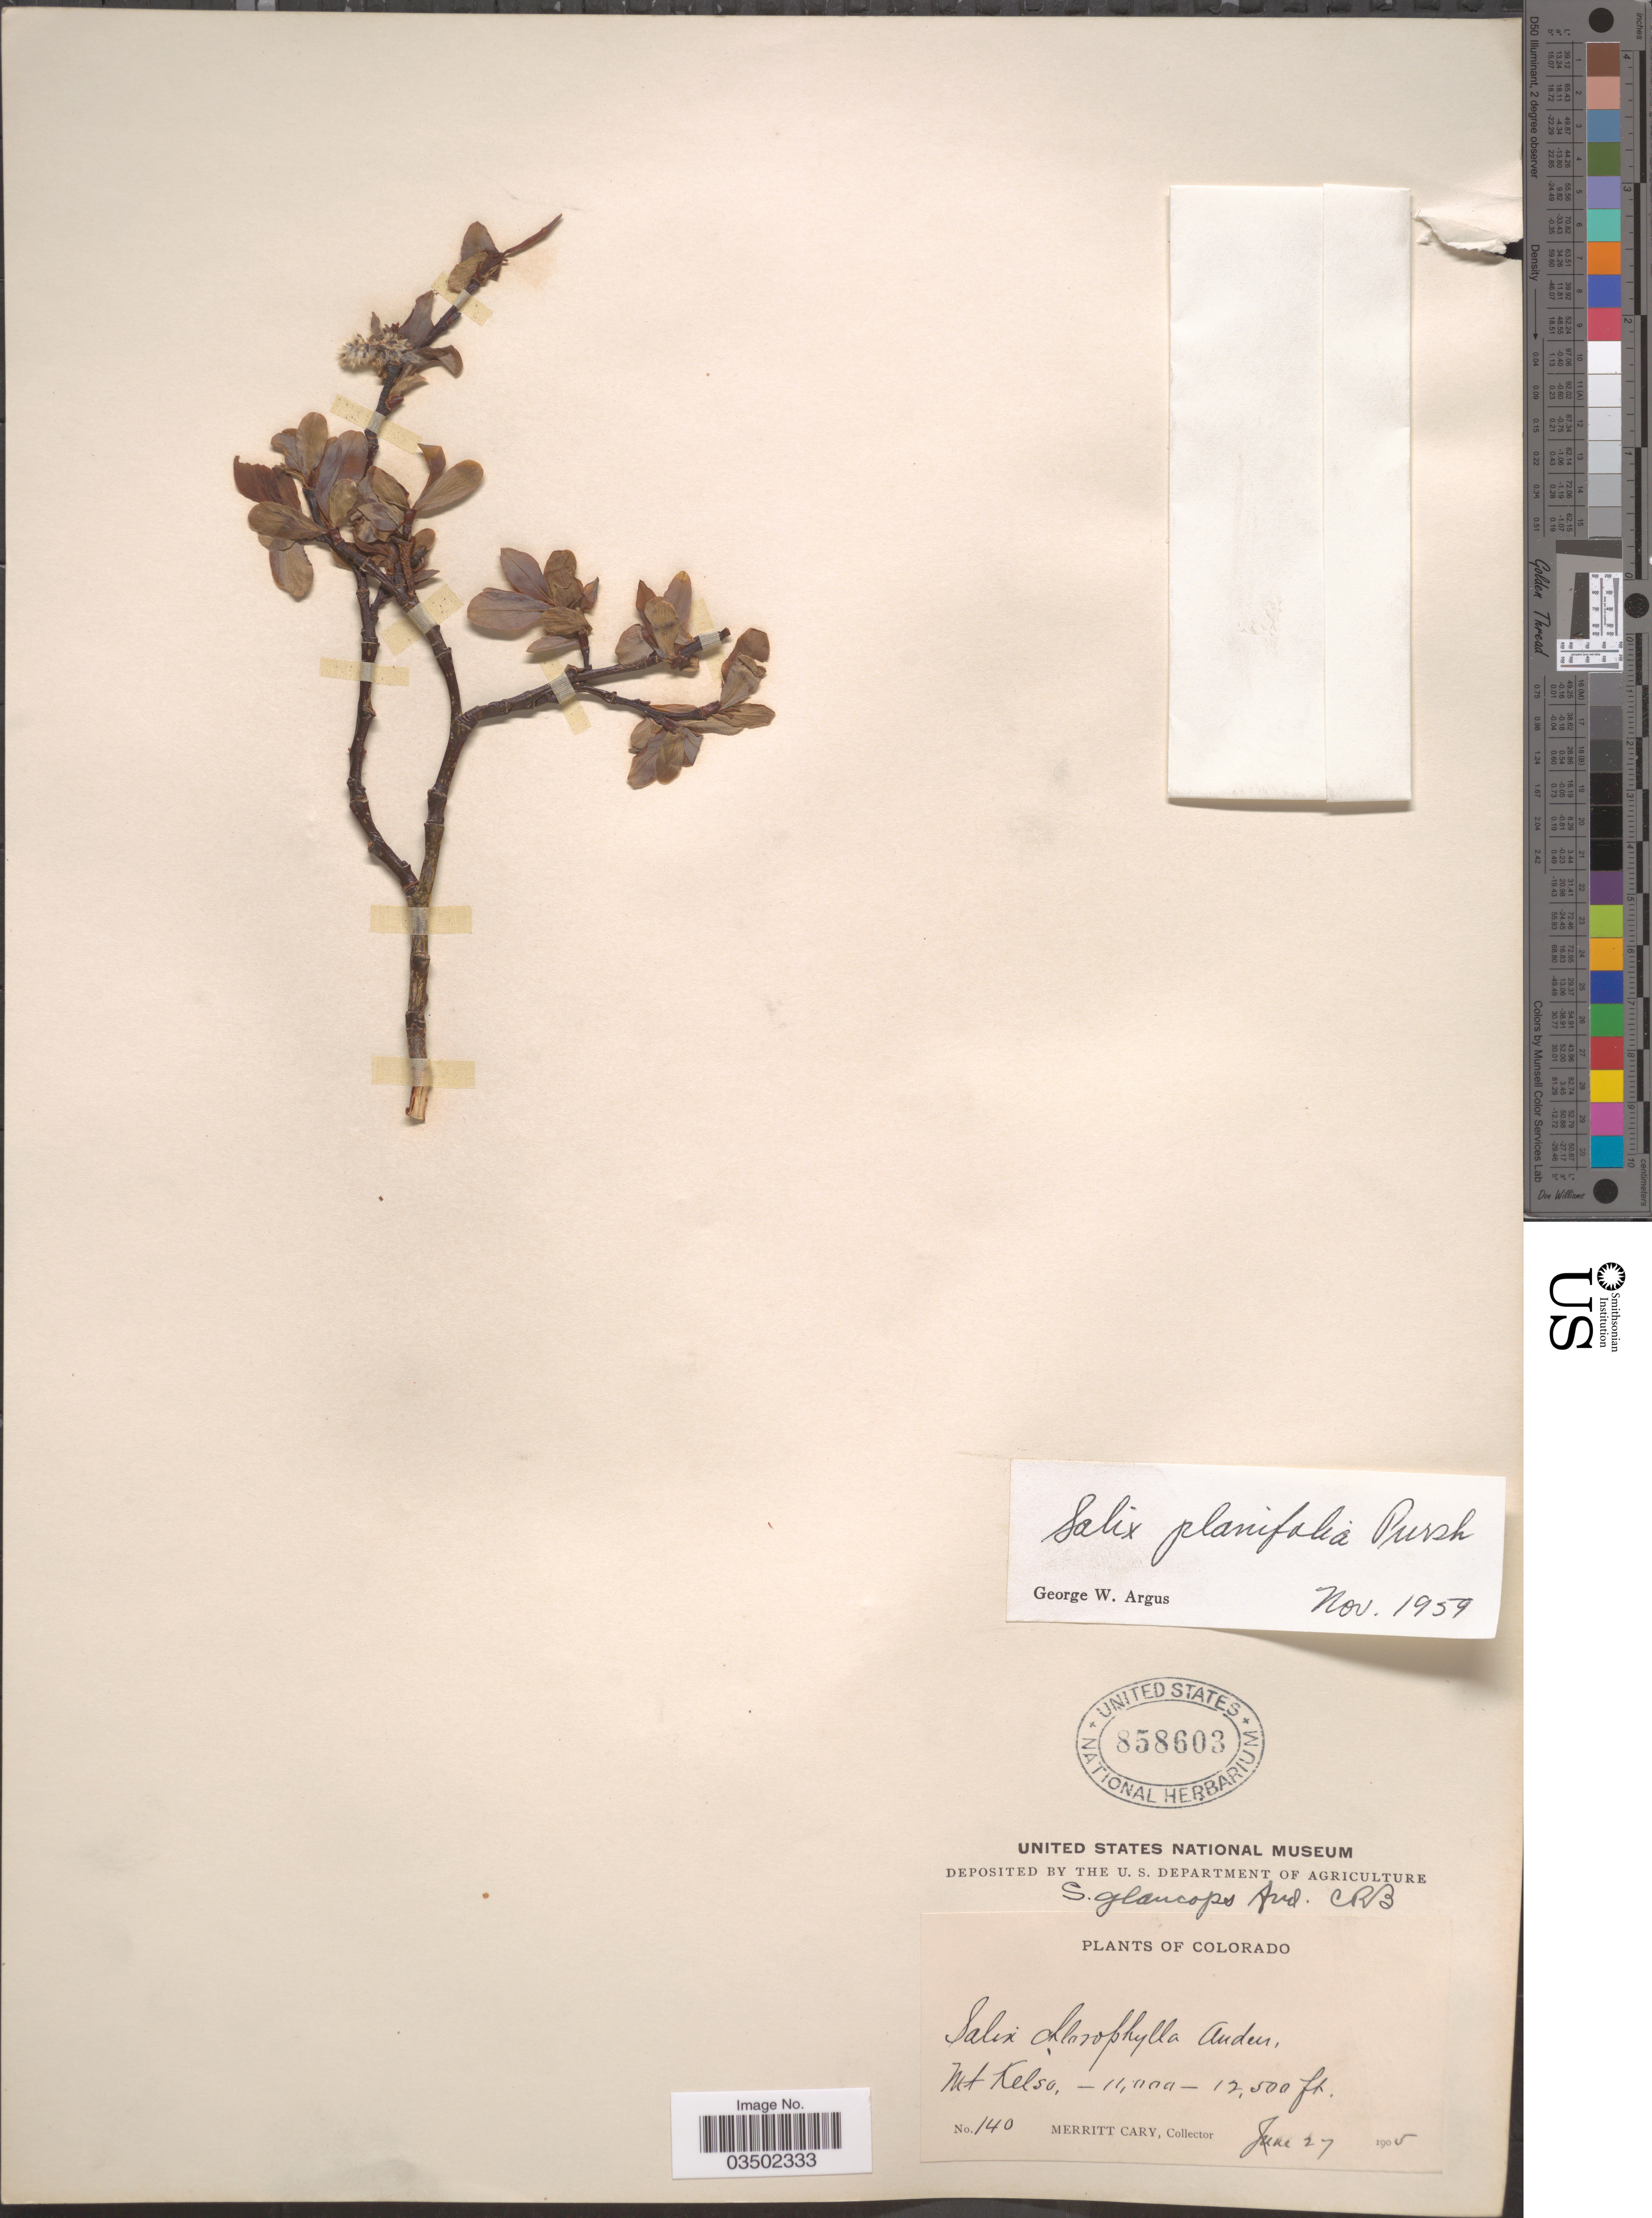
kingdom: Plantae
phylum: Tracheophyta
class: Magnoliopsida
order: Malpighiales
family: Salicaceae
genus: Salix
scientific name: Salix planifolia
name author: Pursh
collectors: M. Cary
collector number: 140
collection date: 1905-06-27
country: United States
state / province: Colorado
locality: Mt. Kelso.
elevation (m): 3353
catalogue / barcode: US 858603